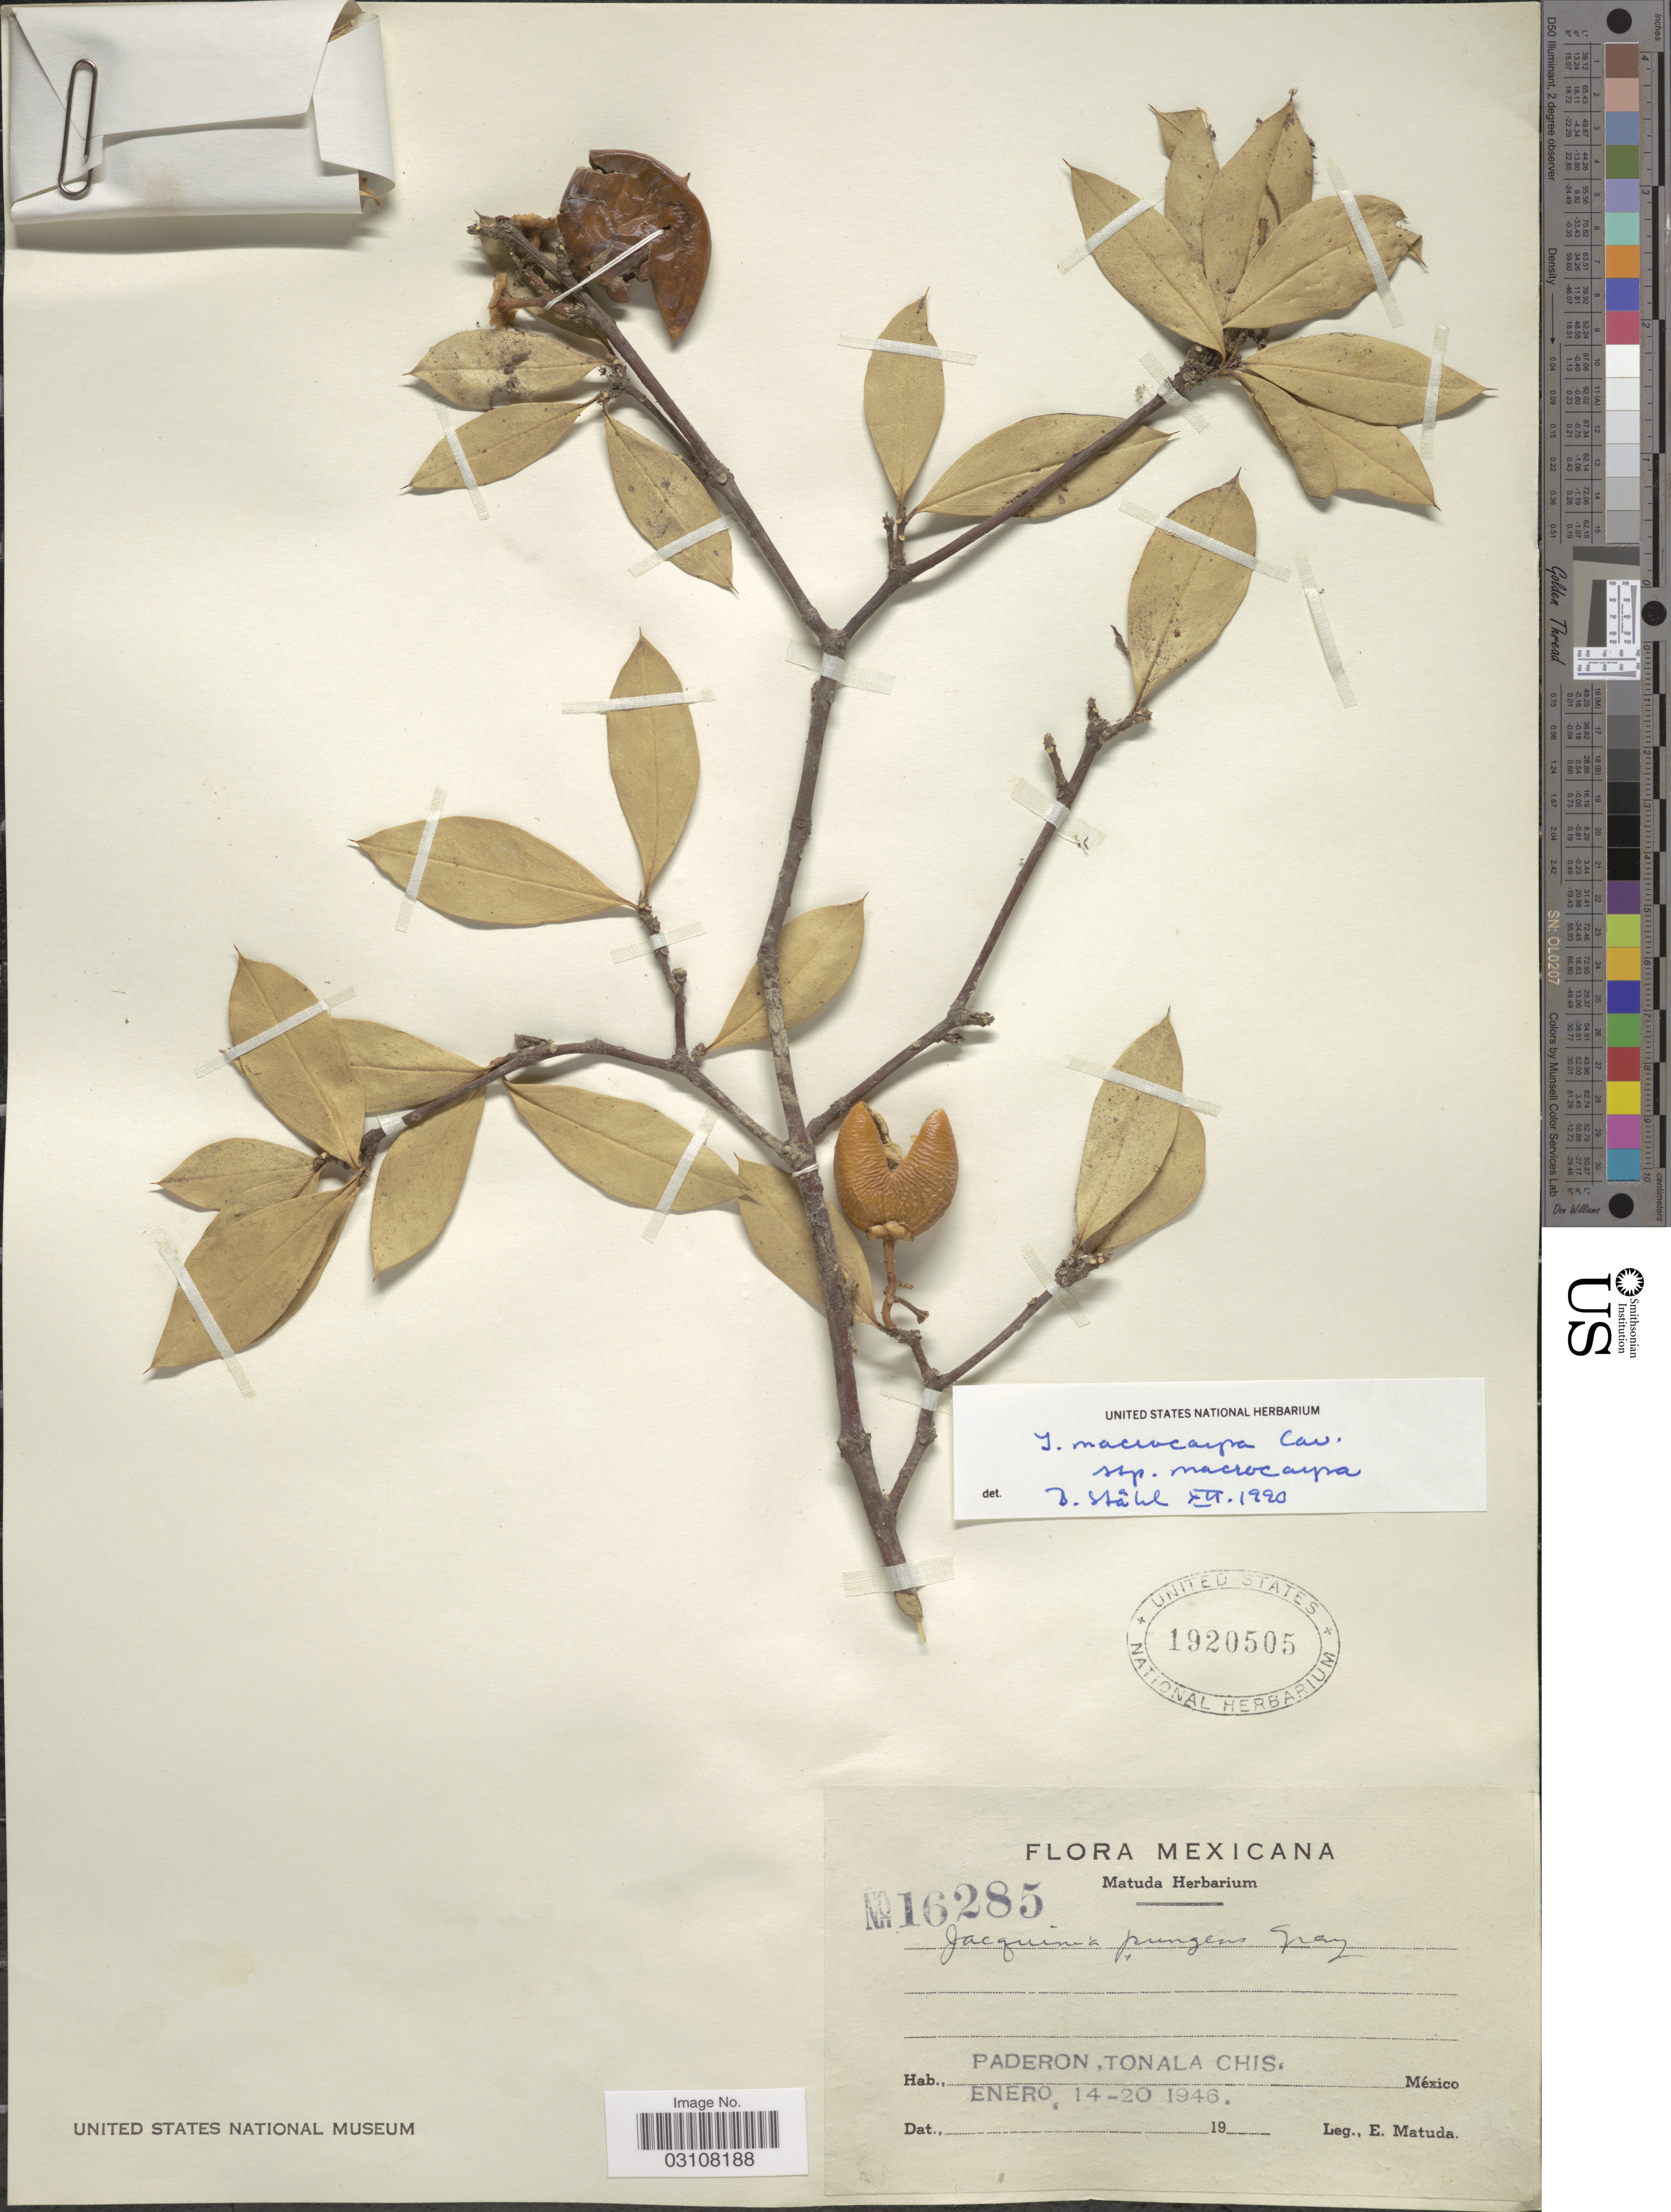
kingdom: Plantae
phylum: Tracheophyta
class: Magnoliopsida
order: Ericales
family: Primulaceae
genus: Jacquinia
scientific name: Jacquinia macrocarpa subsp. macrocarpa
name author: Cav.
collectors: E. Matuda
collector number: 16285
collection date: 1946-01-14/1946-01-20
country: Mexico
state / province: Chiapas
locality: Paderon, Tonala.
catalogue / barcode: US 1920505